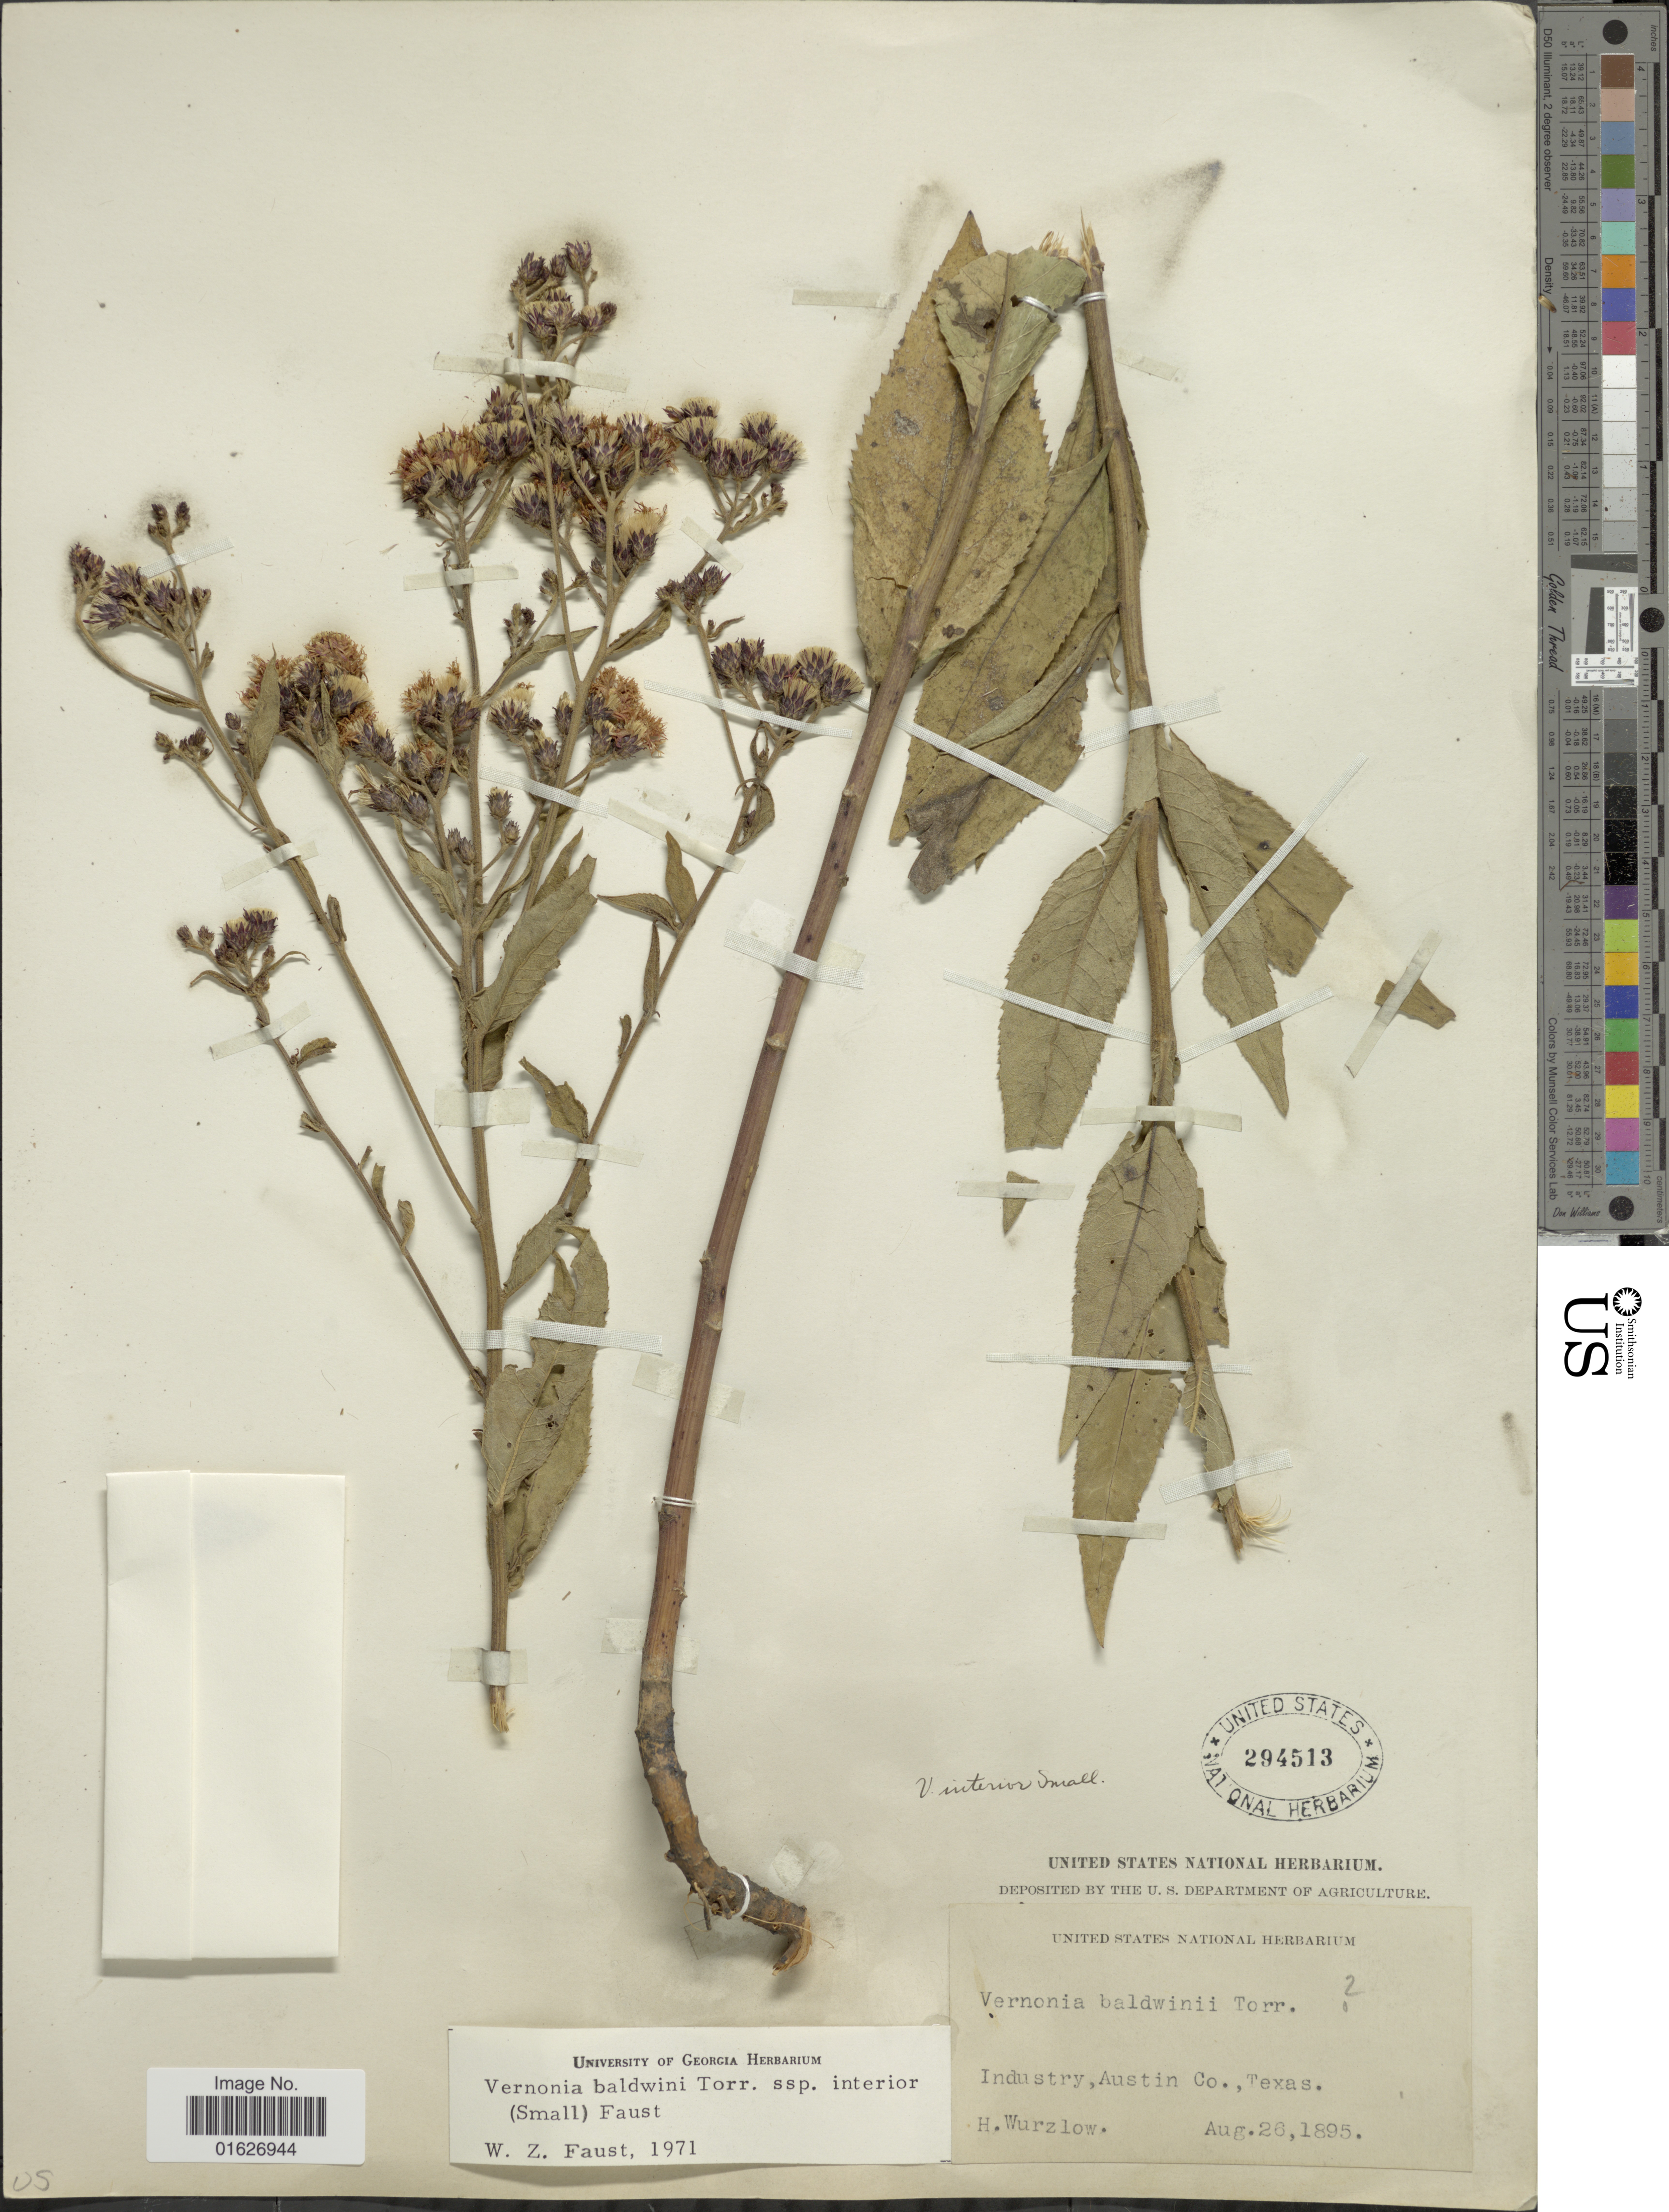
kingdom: Plantae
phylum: Tracheophyta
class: Magnoliopsida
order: Asterales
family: Asteraceae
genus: Vernonia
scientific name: Vernonia baldwinii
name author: Torr.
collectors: H. Wurzlow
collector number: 2*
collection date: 1895-08-26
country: United States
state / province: Texas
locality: Industry, Austin Co.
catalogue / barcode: US 294513